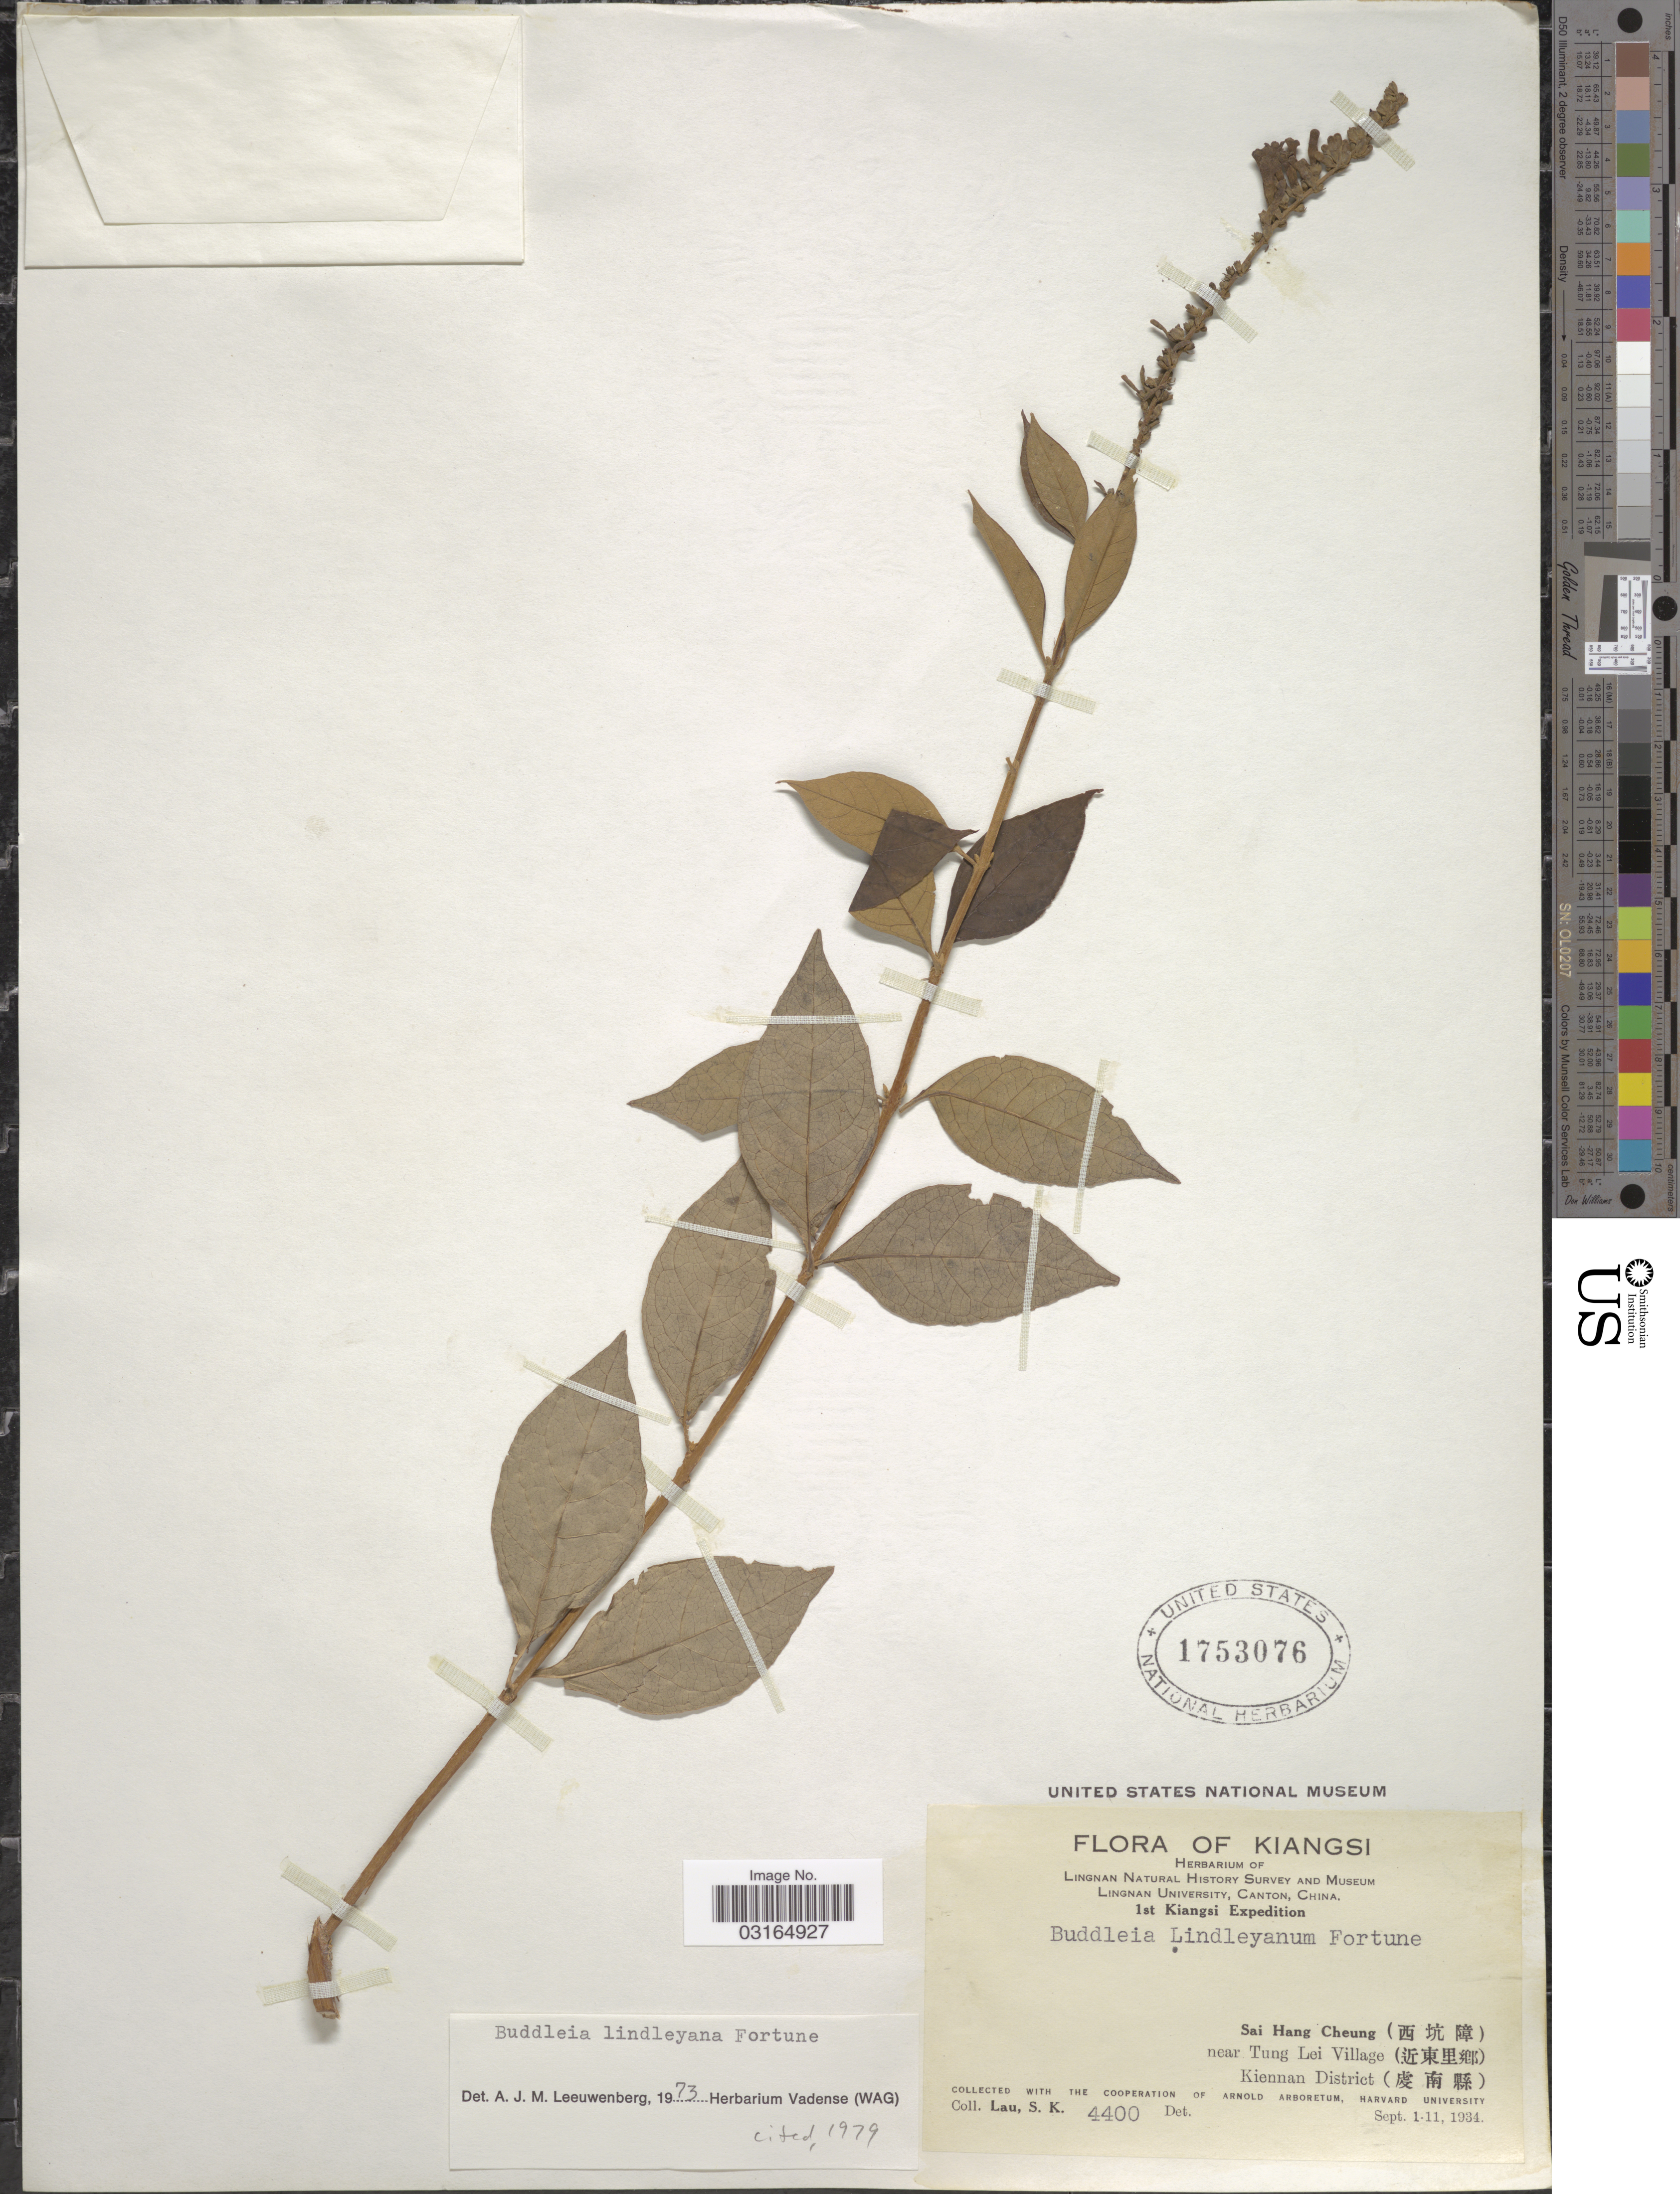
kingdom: Plantae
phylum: Tracheophyta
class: Magnoliopsida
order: Lamiales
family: Scrophulariaceae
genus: Buddleja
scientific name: Buddleja lindleyana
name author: Fortune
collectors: S. K. Lau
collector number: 4400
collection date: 1934-09-01/1934-09-11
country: China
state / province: Jiangxi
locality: Kiangsi. Sai Hang Cheung (X) near Tung Lei Village (X) Kiennan District (X).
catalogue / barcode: US 1753076